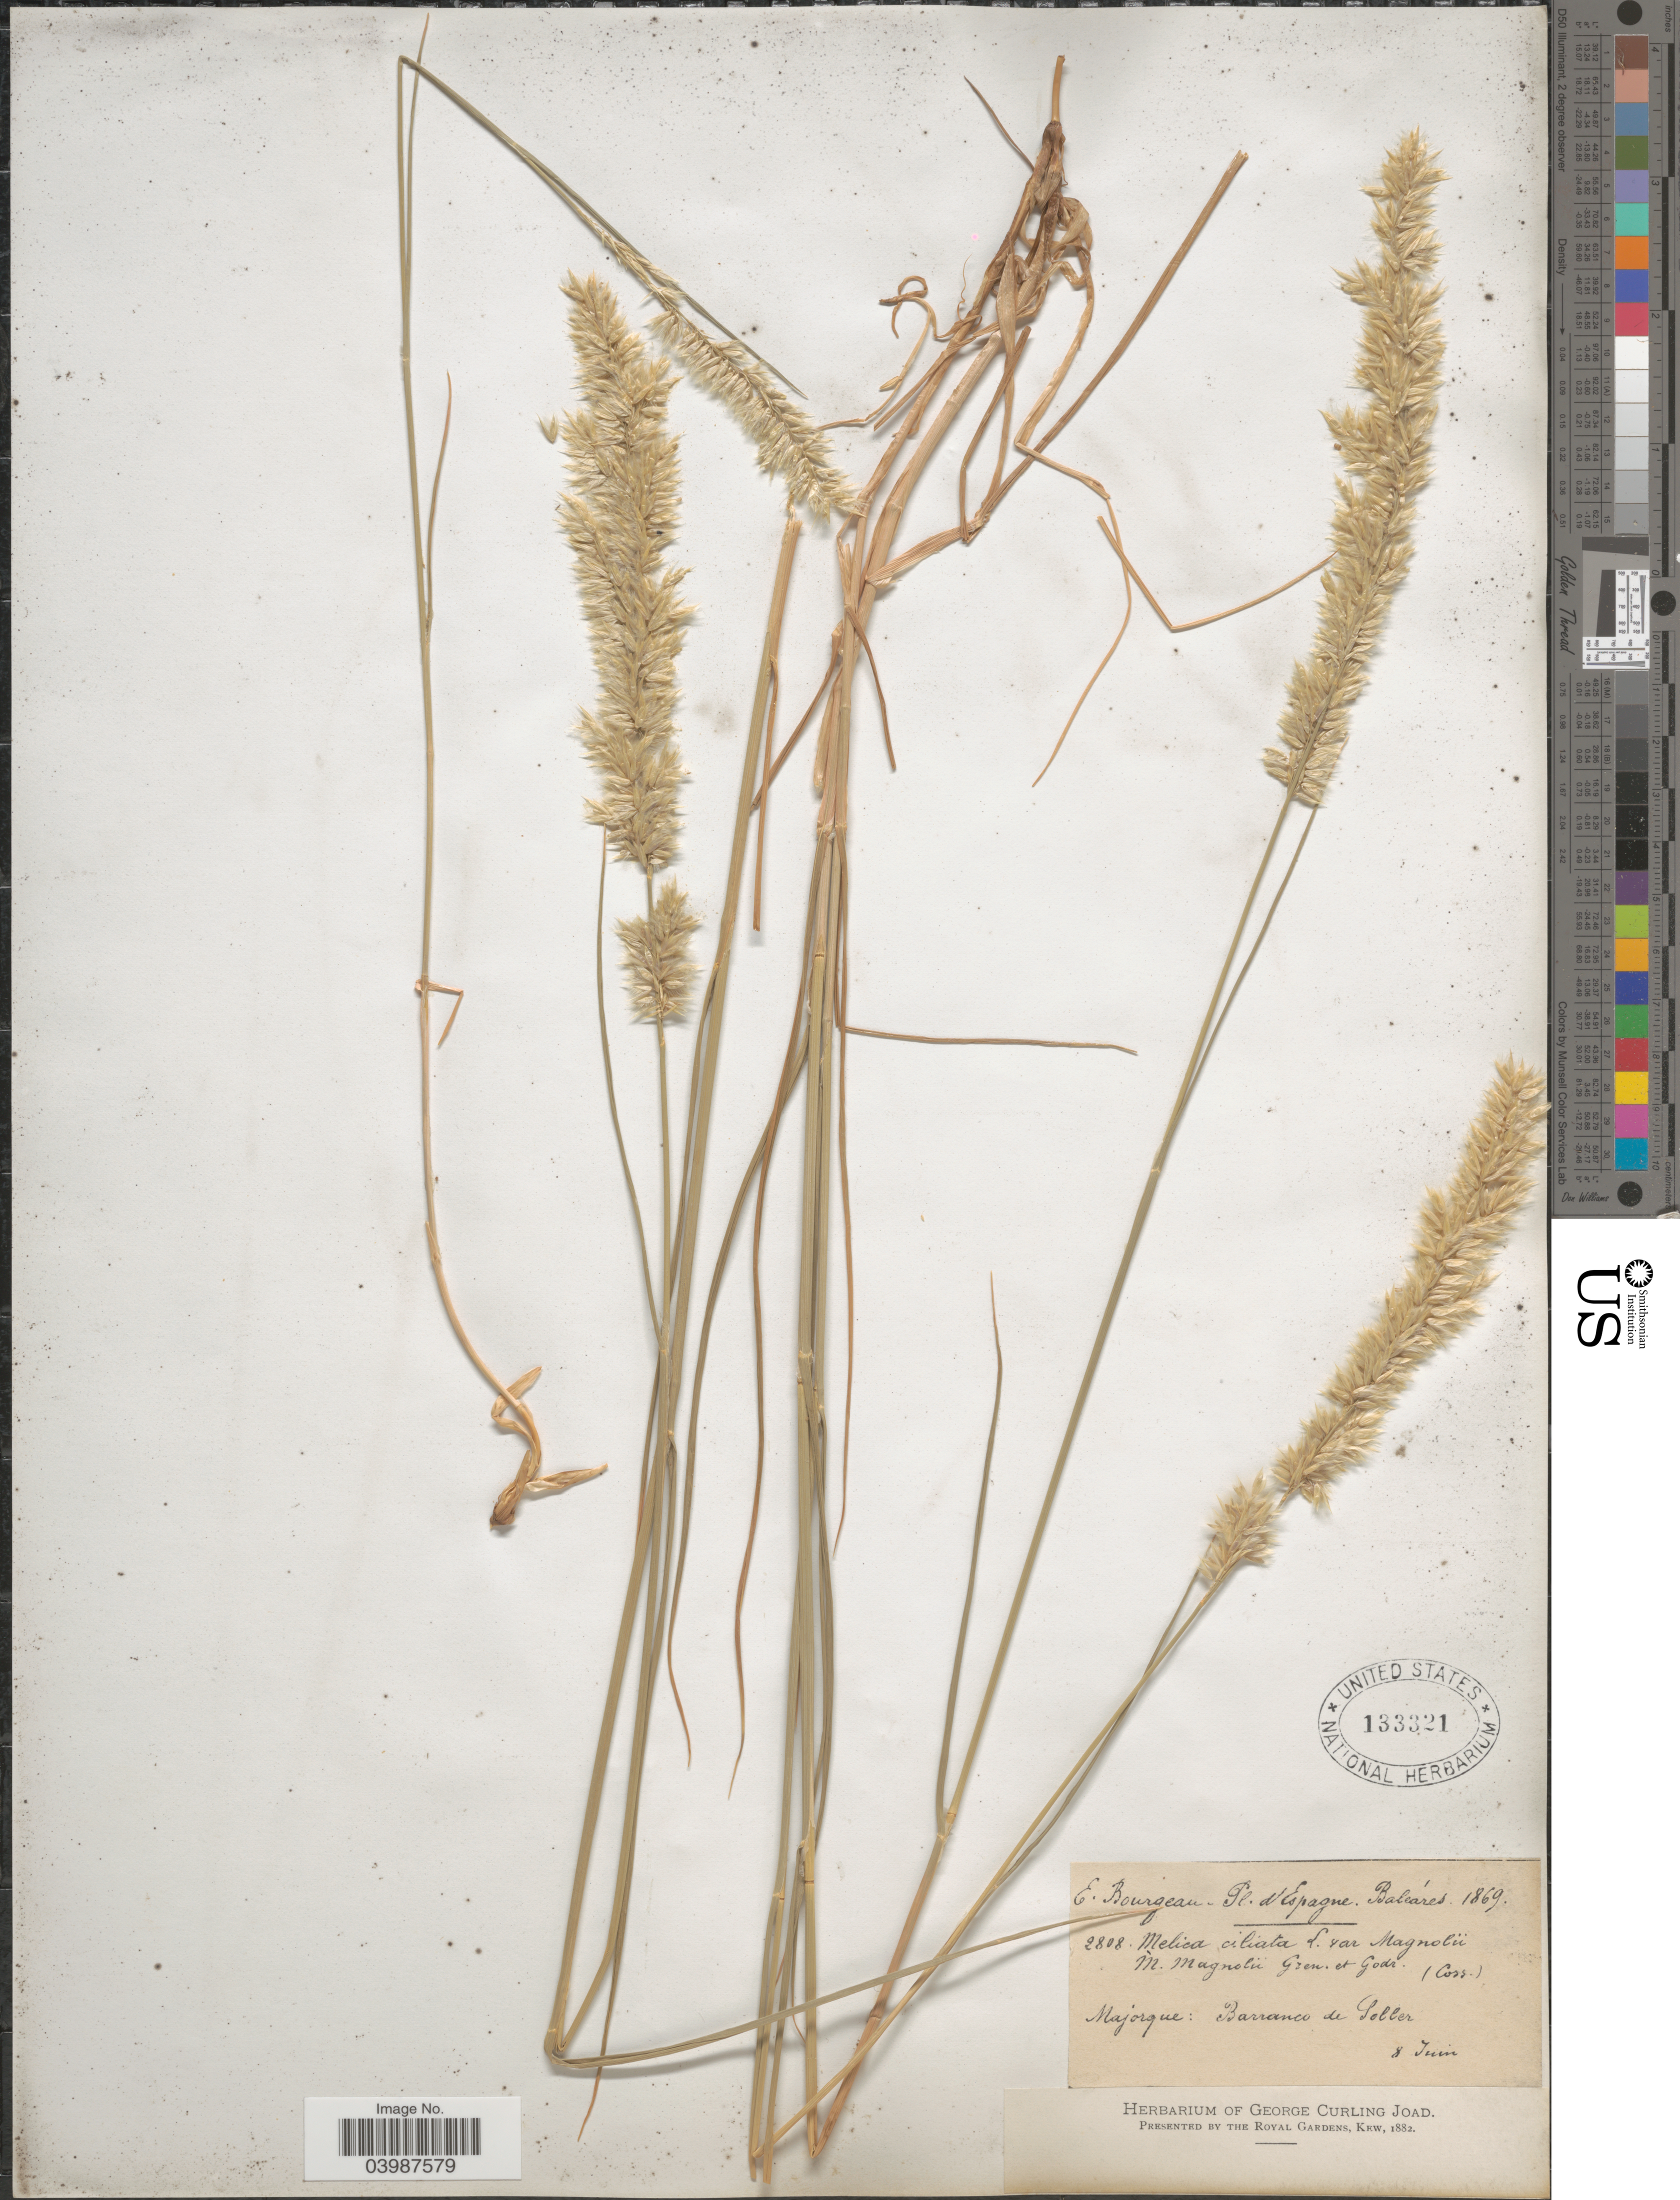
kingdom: Plantae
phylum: Tracheophyta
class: Liliopsida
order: Poales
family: Poaceae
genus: Melica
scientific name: Melica ciliata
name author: L.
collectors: E. Bourgeau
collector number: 2808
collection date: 1869-06-08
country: Spain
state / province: Islas Baleares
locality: Majorque: Barranco de Soller.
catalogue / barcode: US 133321